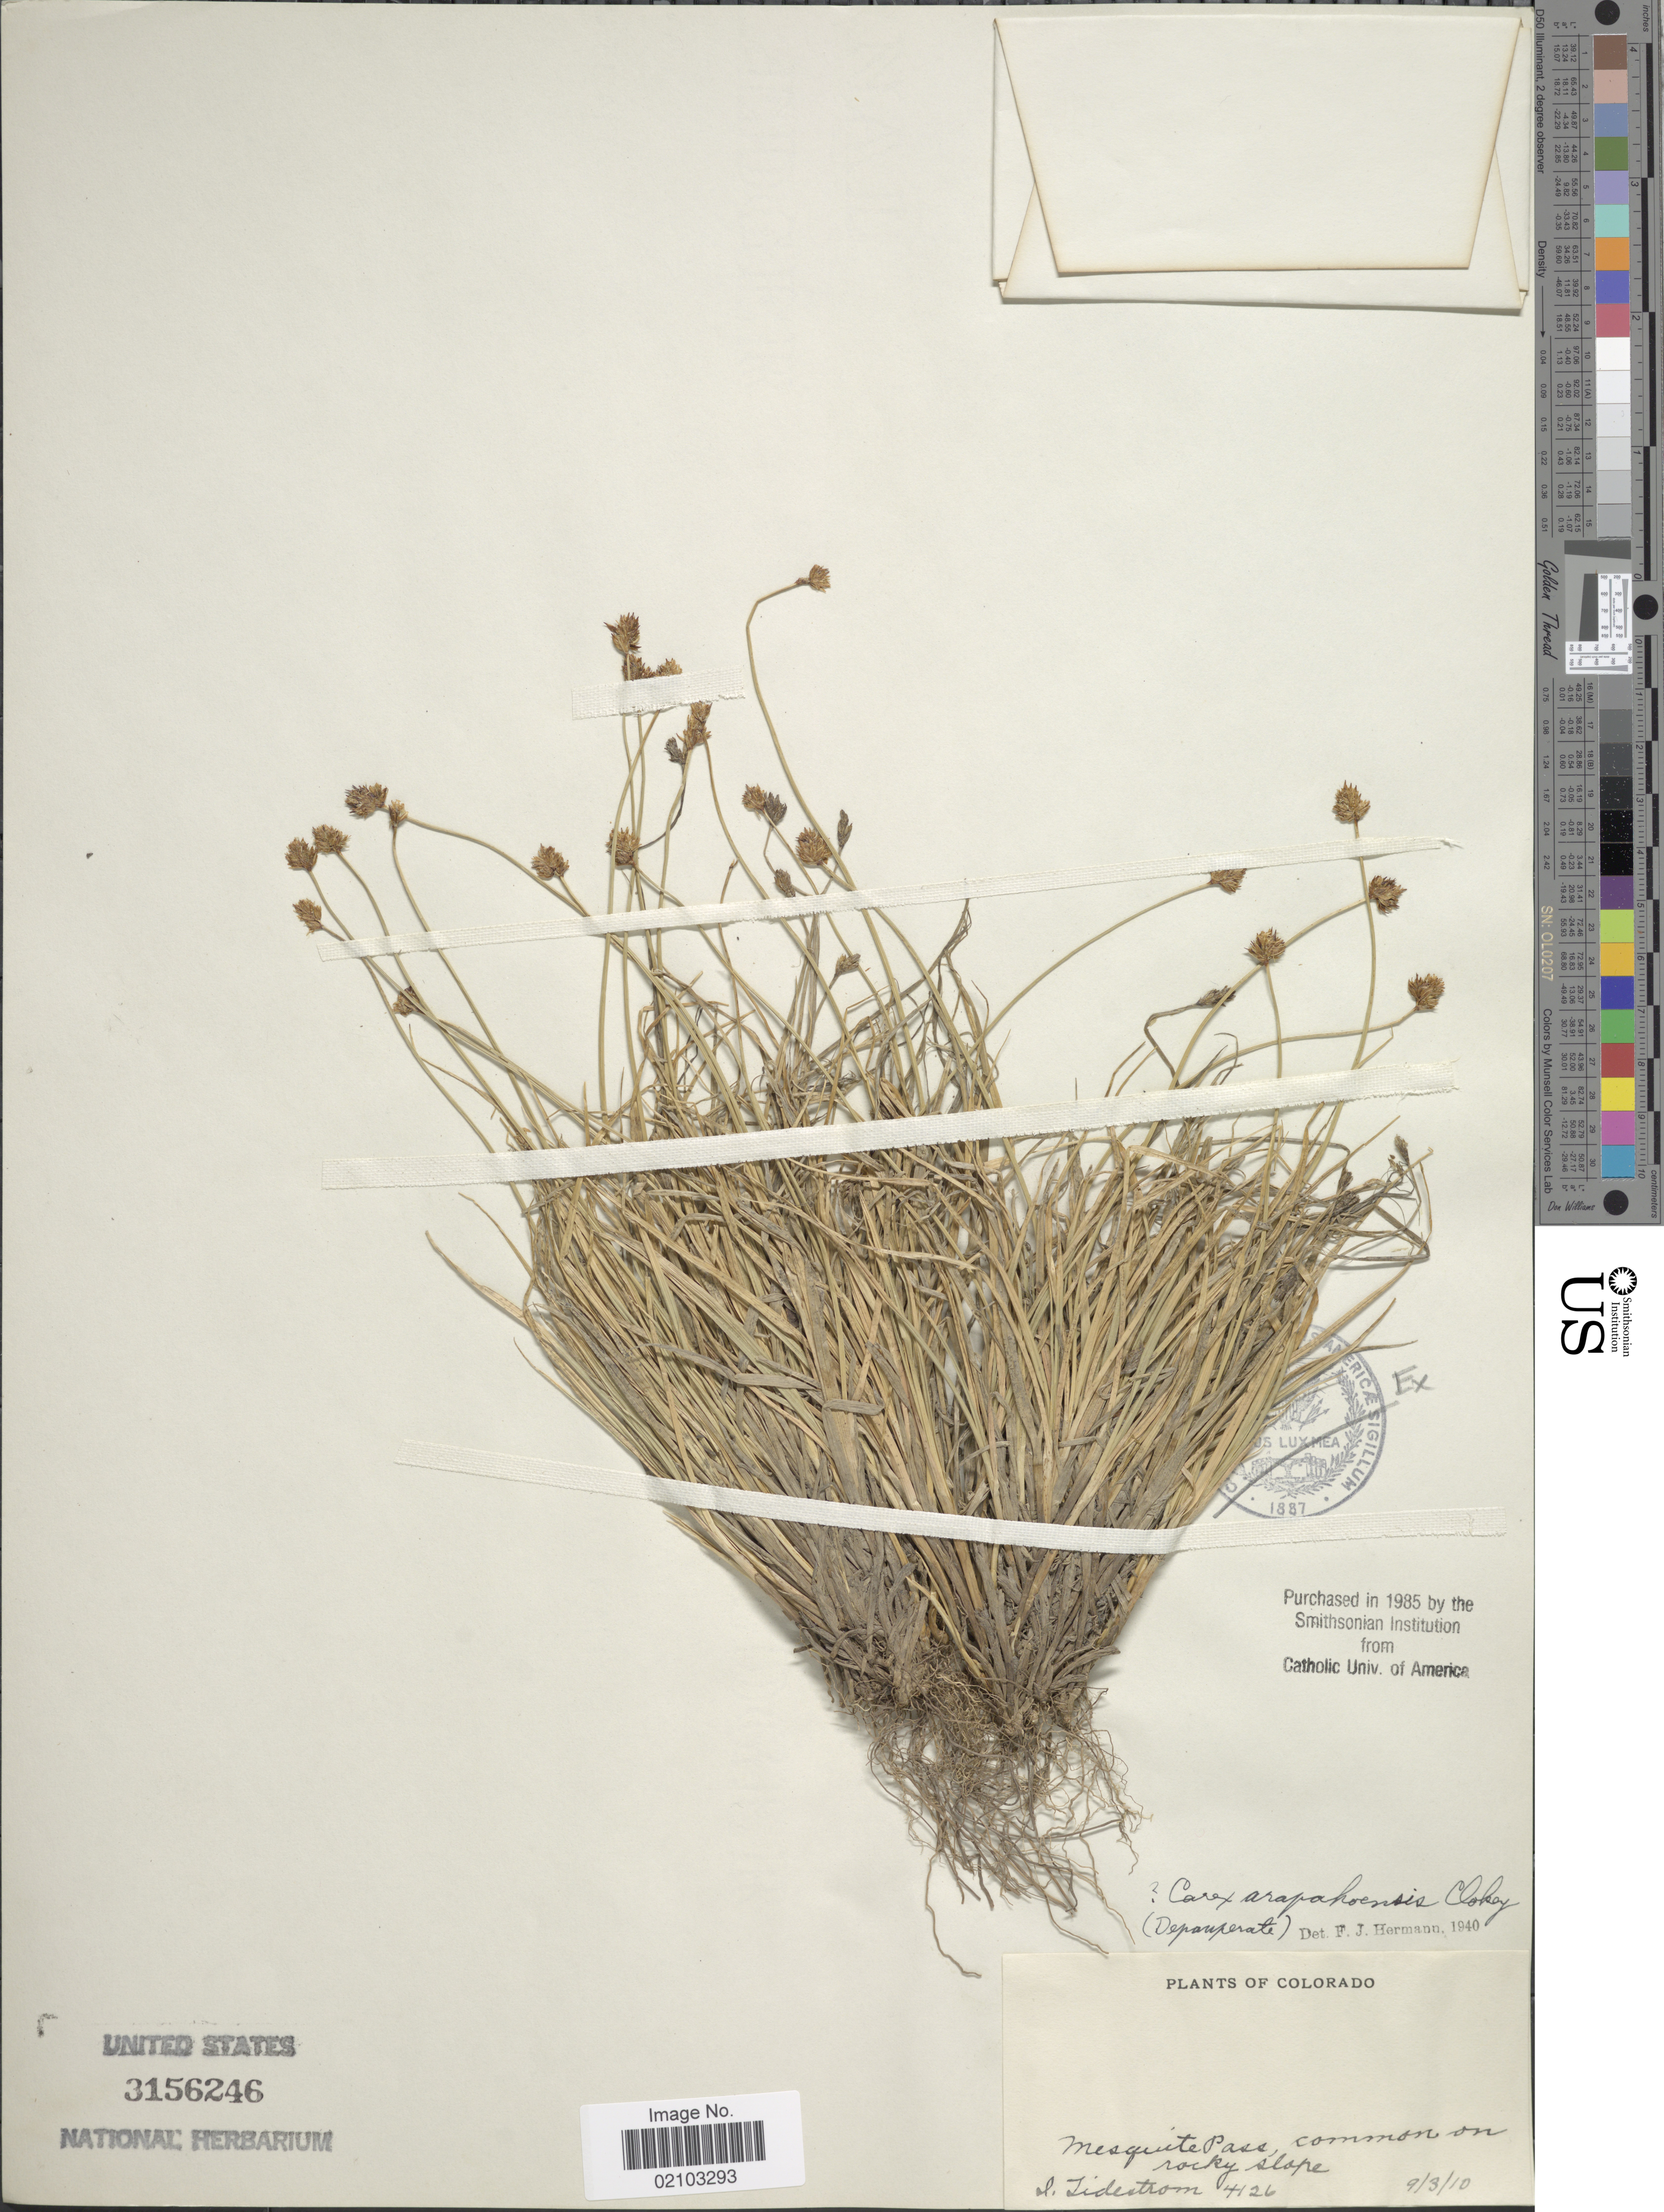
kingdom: Plantae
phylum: Tracheophyta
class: Liliopsida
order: Poales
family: Cyperaceae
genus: Carex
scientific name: Carex arapahoensis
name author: Clokey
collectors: I. F. Tidestrom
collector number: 4126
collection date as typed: Transcribed d/m/y: 3/9/10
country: United States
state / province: Colorado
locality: Mesquite Pass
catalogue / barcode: US 3156246